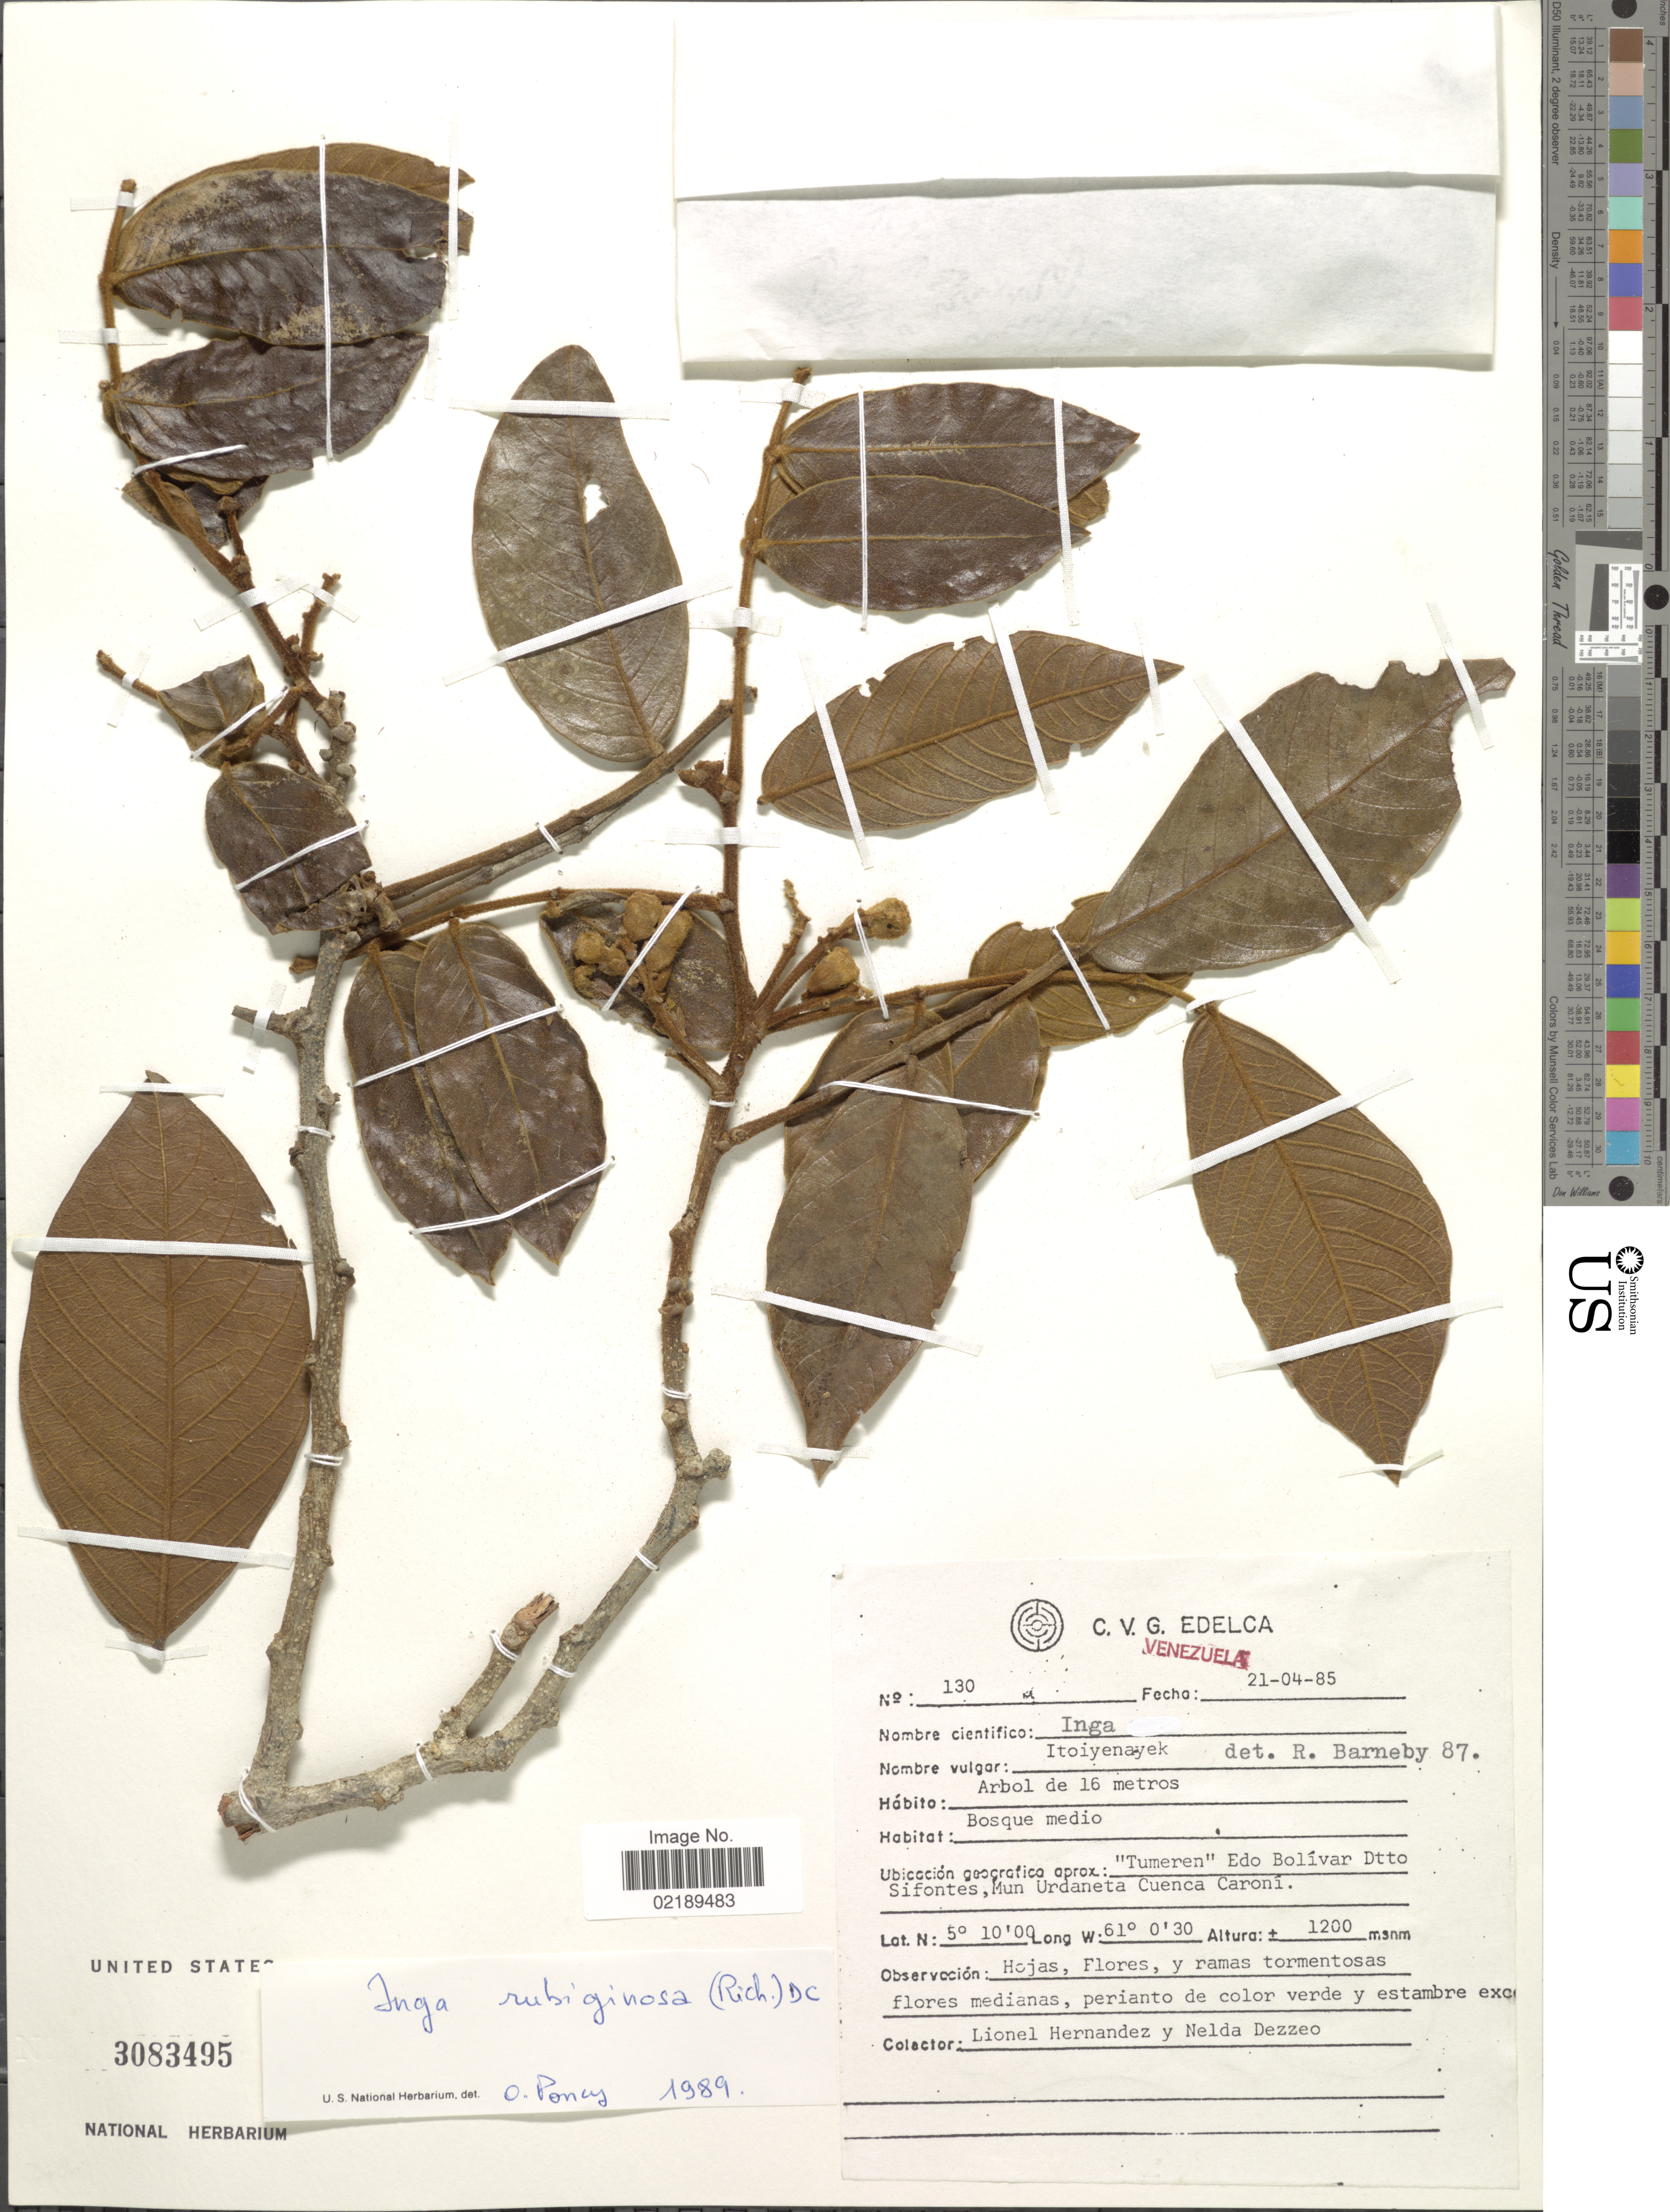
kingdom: Plantae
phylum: Tracheophyta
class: Magnoliopsida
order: Fabales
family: Fabaceae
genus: Inga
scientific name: Inga rubiginosa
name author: (Rich.) DC.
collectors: L. Hernández & N. Dezzeo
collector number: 130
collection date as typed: Transcribed d/m/y: 21/4/85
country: Venezuela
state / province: Bolivar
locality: Tumeren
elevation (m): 1200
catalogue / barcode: US 3083495